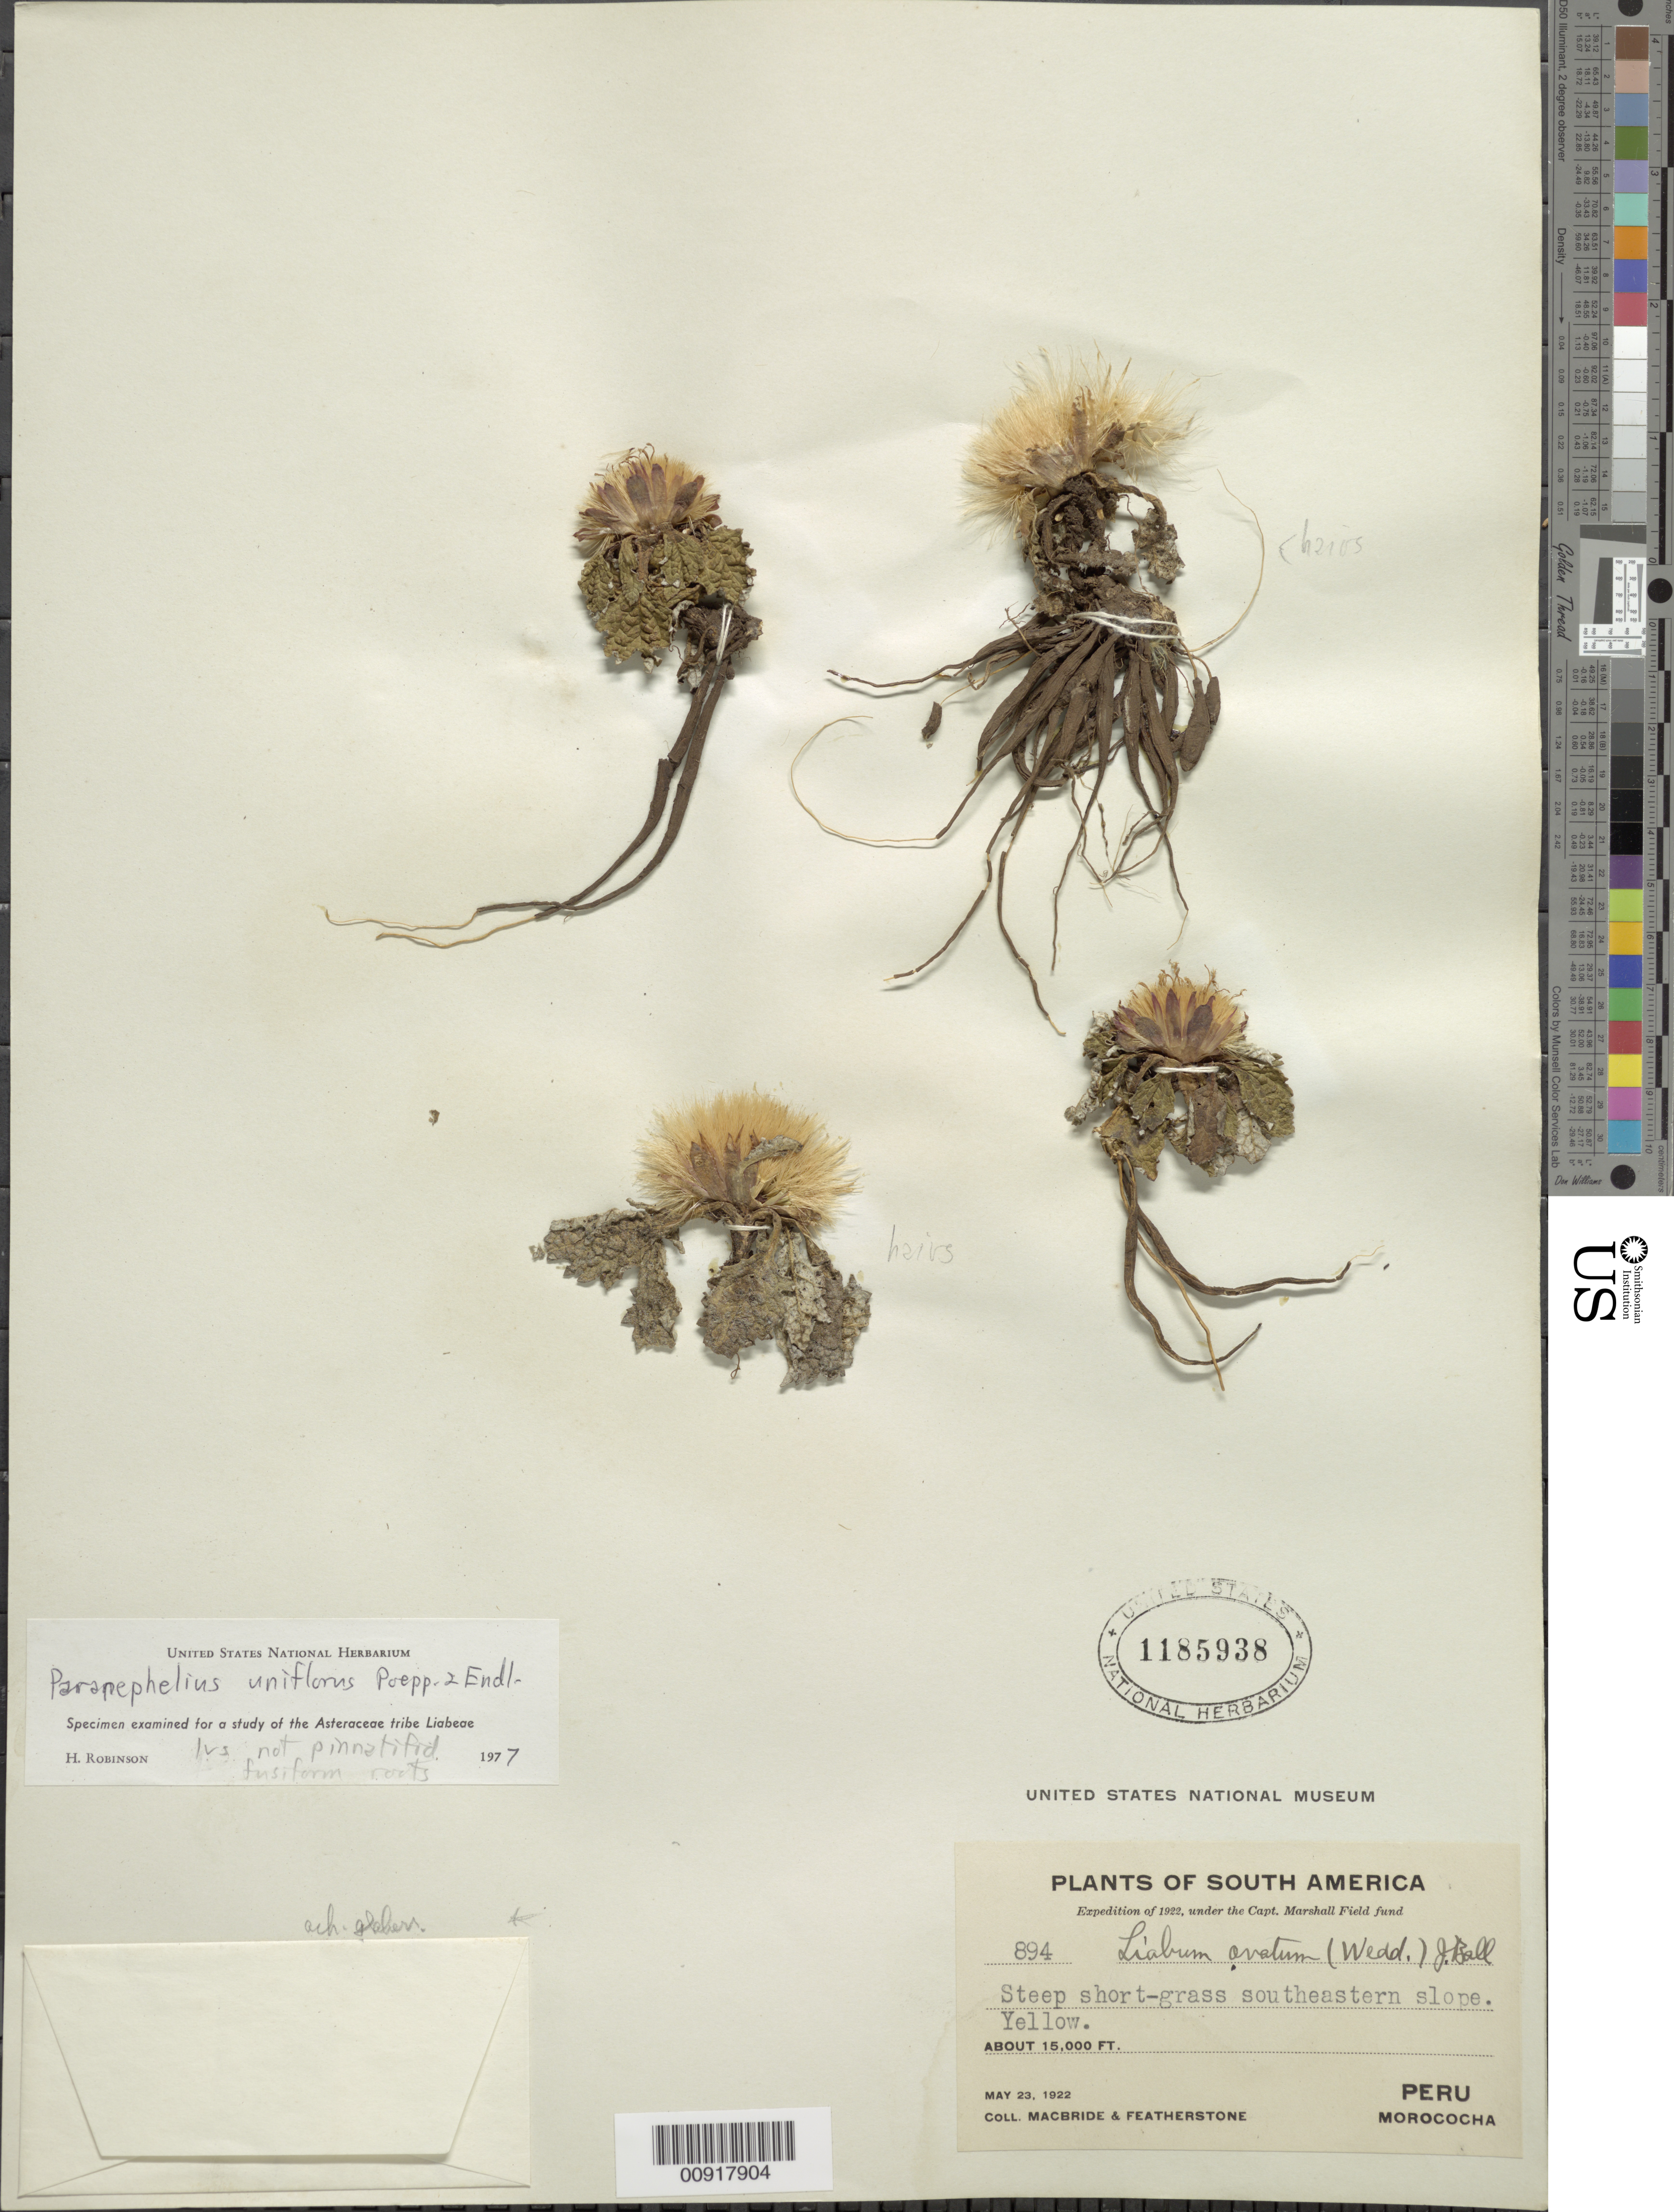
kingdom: Plantae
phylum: Tracheophyta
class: Magnoliopsida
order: Asterales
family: Asteraceae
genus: Paranephelius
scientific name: Paranephelius uniflorus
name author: Poepp. & Endl.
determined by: Robinson, Harold E., (US)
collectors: J. F. Macbride & -. Featherstone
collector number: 894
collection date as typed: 23 May 1922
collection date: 1922-05-23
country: Peru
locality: Morococha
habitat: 5/15/2007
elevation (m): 4724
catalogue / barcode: US 1185938